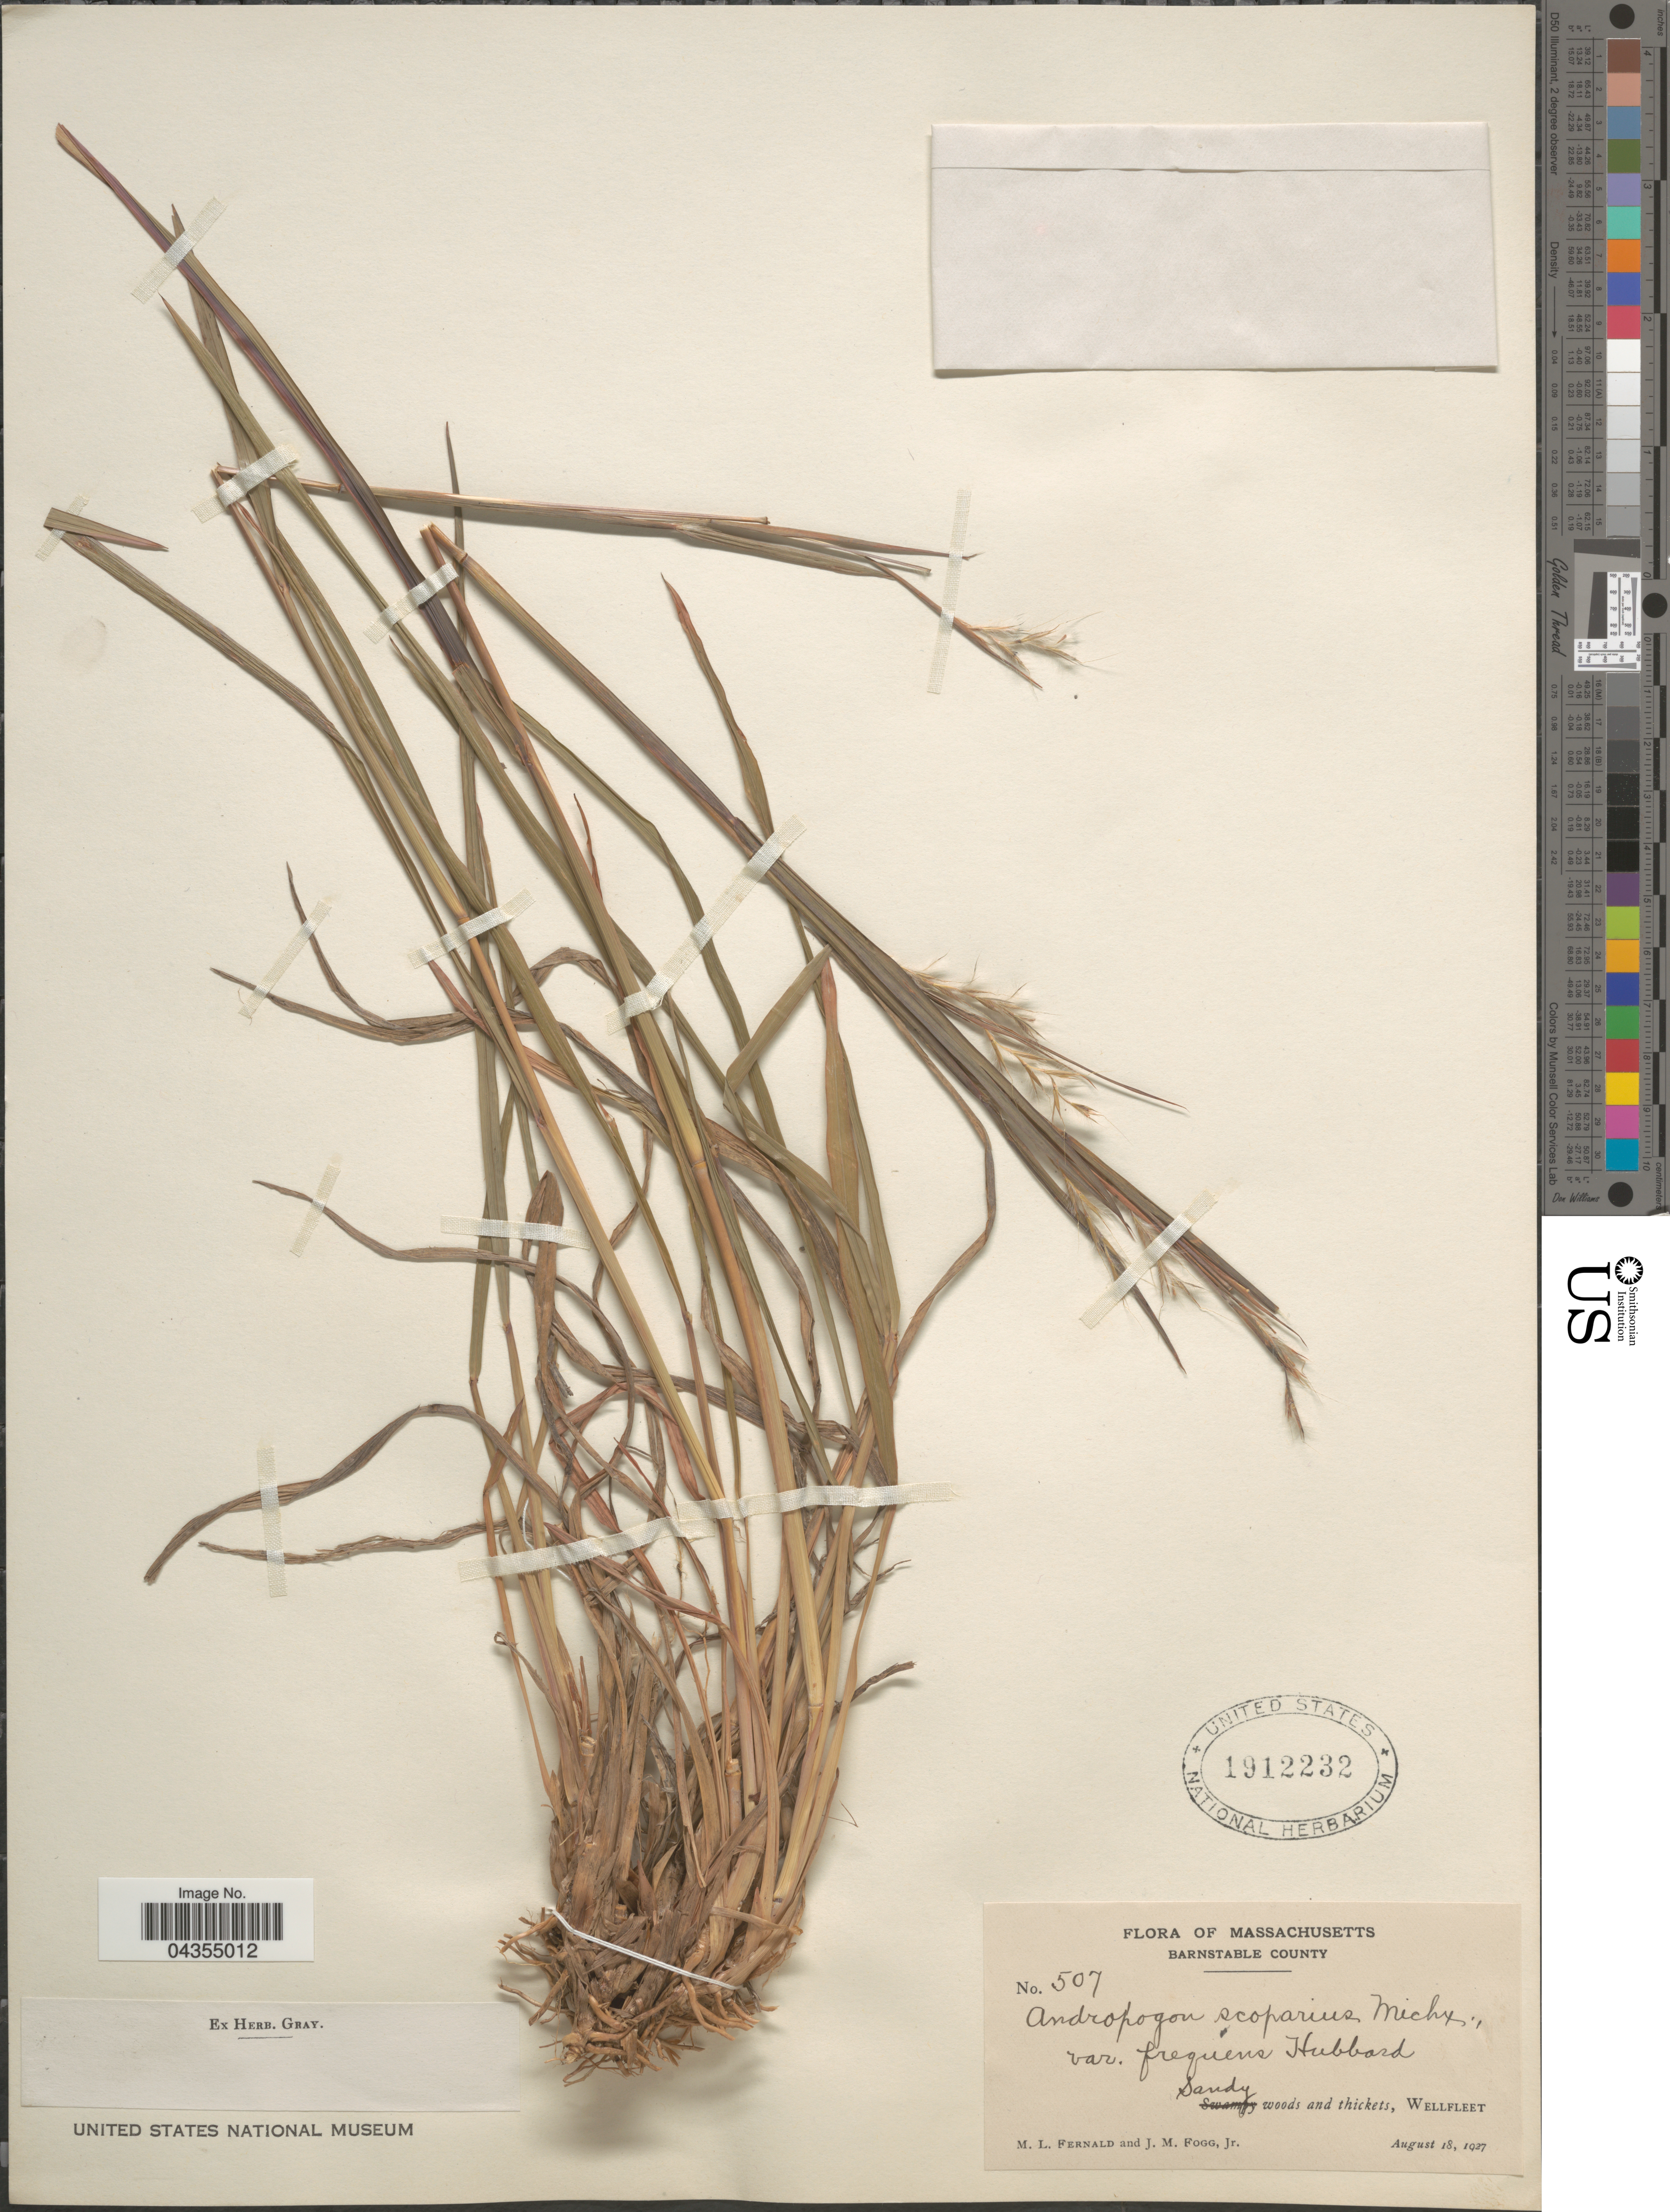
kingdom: Plantae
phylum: Tracheophyta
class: Liliopsida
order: Poales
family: Poaceae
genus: Schizachyrium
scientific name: Schizachyrium sanguineum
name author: (Retz.) Alston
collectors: M. L. Fernald & J. Fogg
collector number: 507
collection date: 1927-08-18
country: United States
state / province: Massachusetts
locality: Barnstable County. Wellfleet.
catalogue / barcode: US 1912232